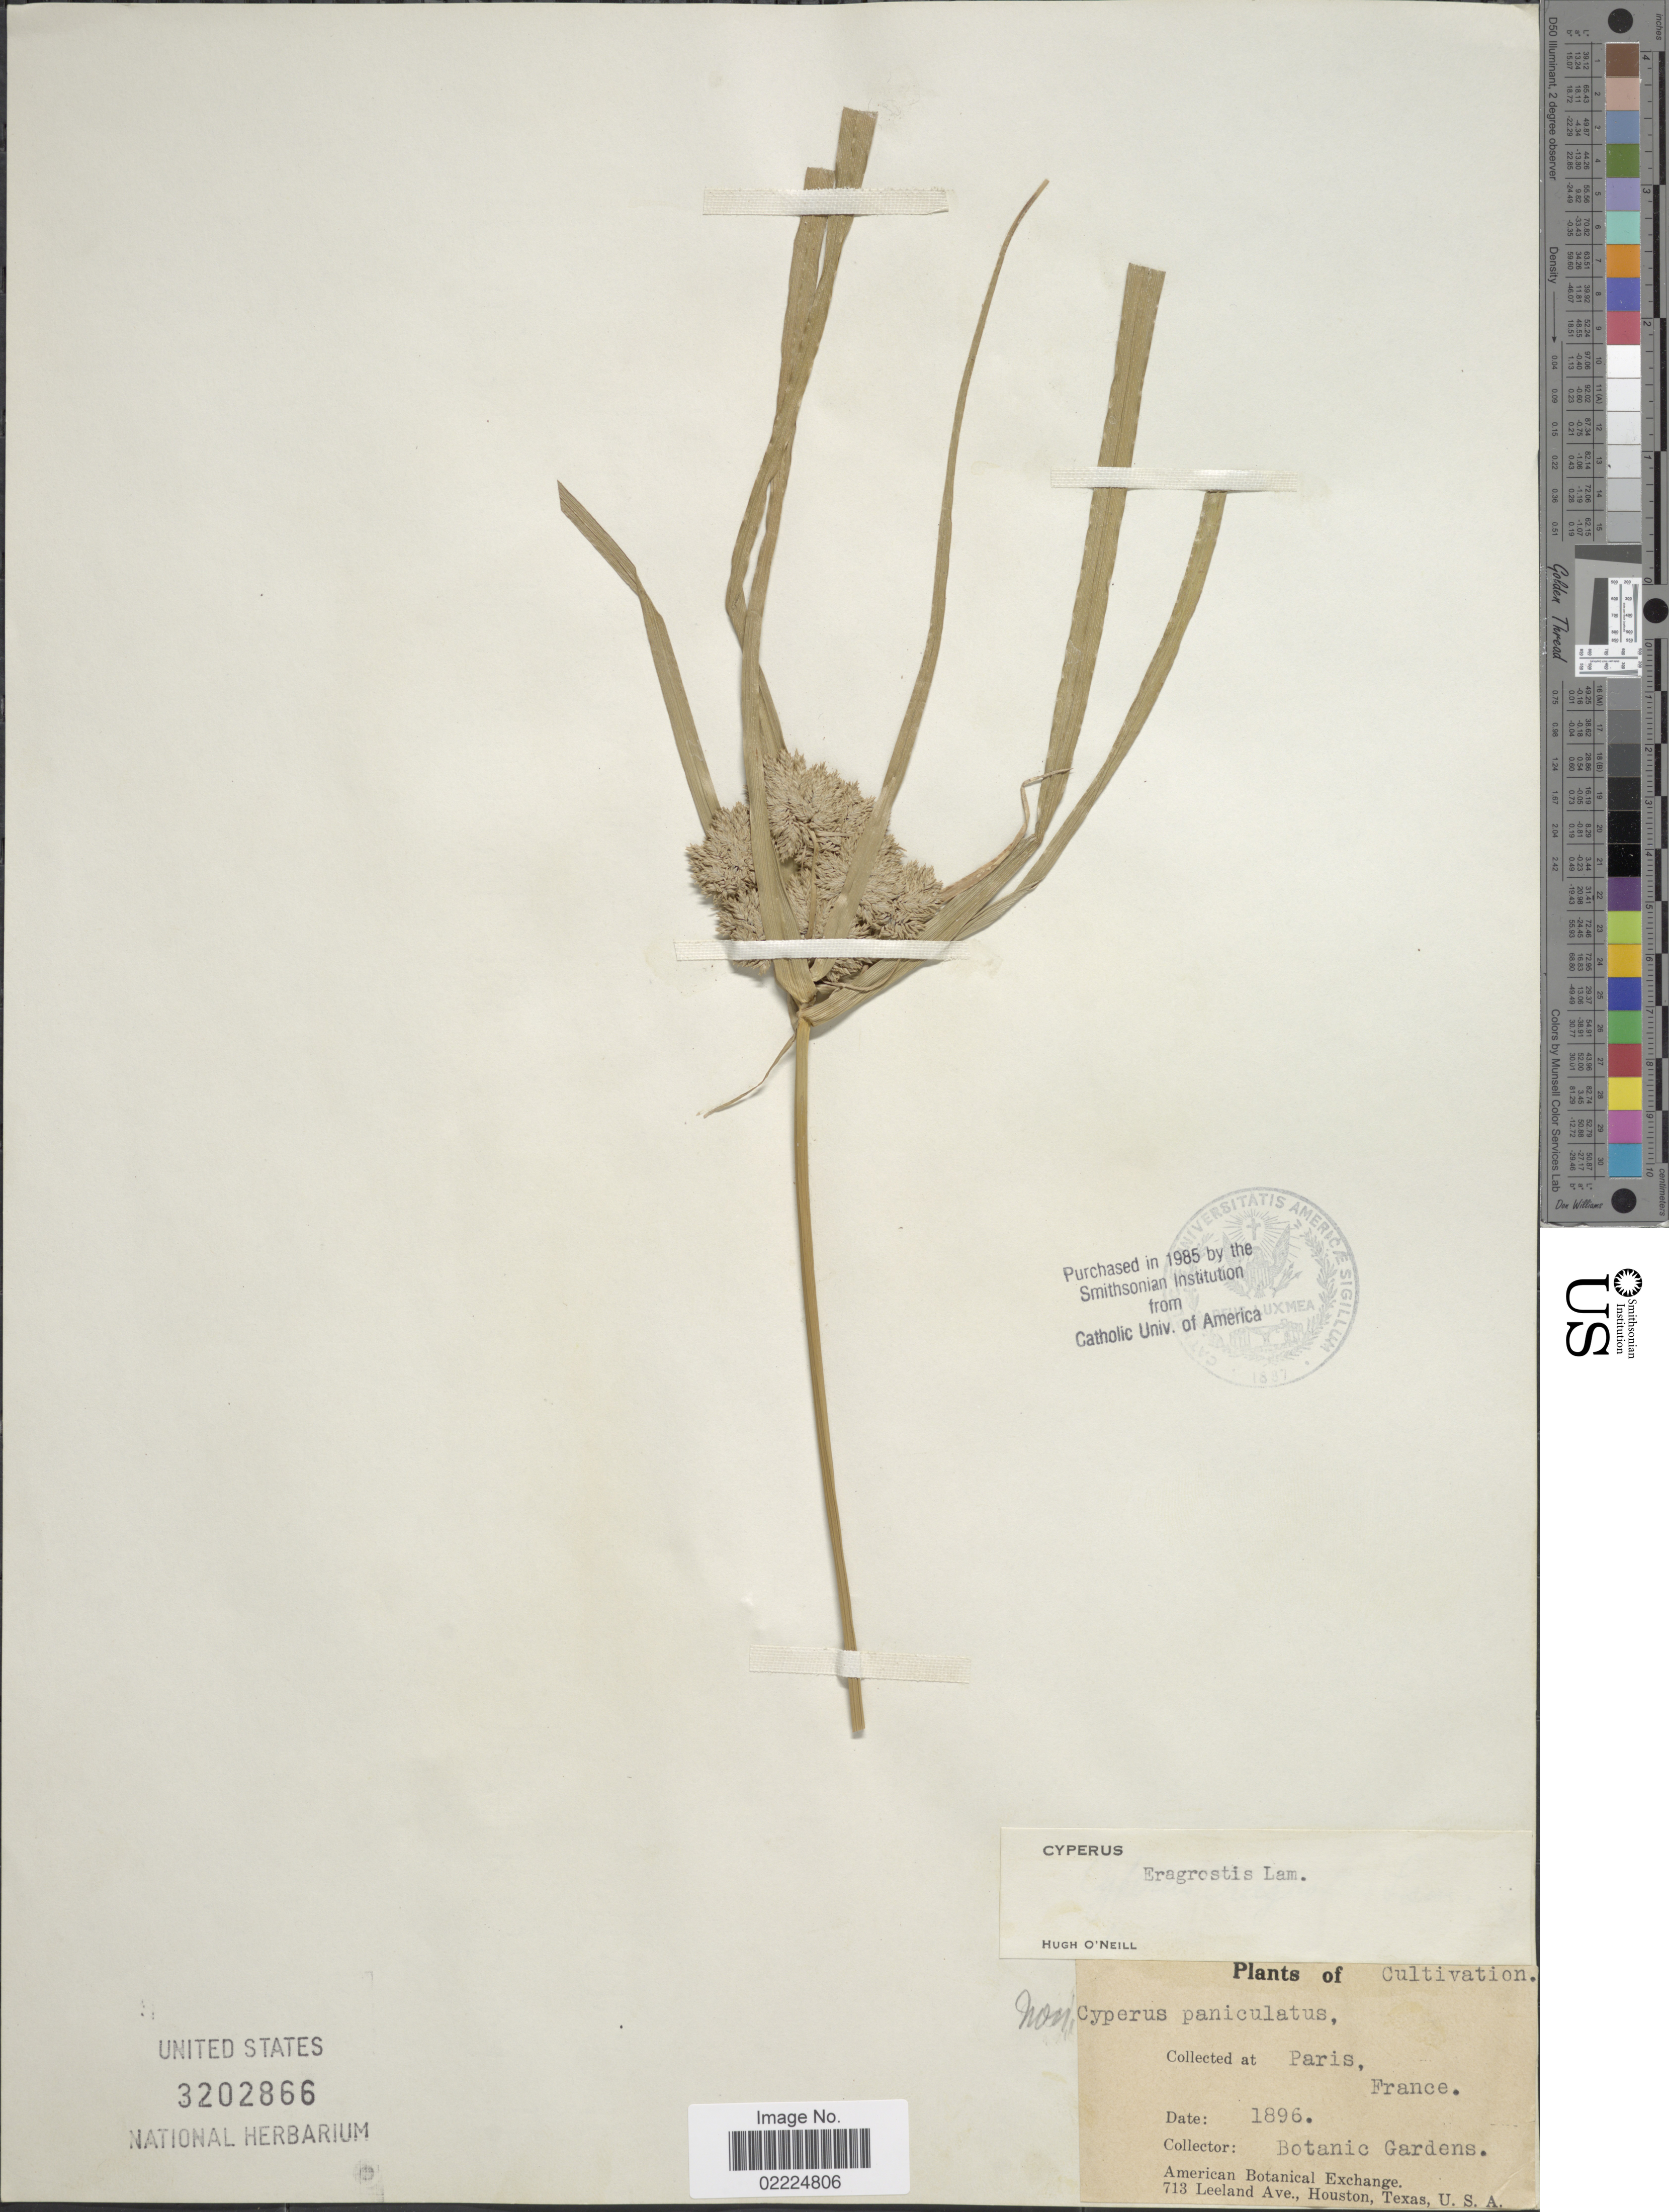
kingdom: Plantae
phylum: Tracheophyta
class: Liliopsida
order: Poales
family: Cyperaceae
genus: Cyperus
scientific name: Cyperus eragrostis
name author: Lam.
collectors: ex herb. Botanic Gardens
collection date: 1896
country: France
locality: Paris, France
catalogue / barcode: US 3202866